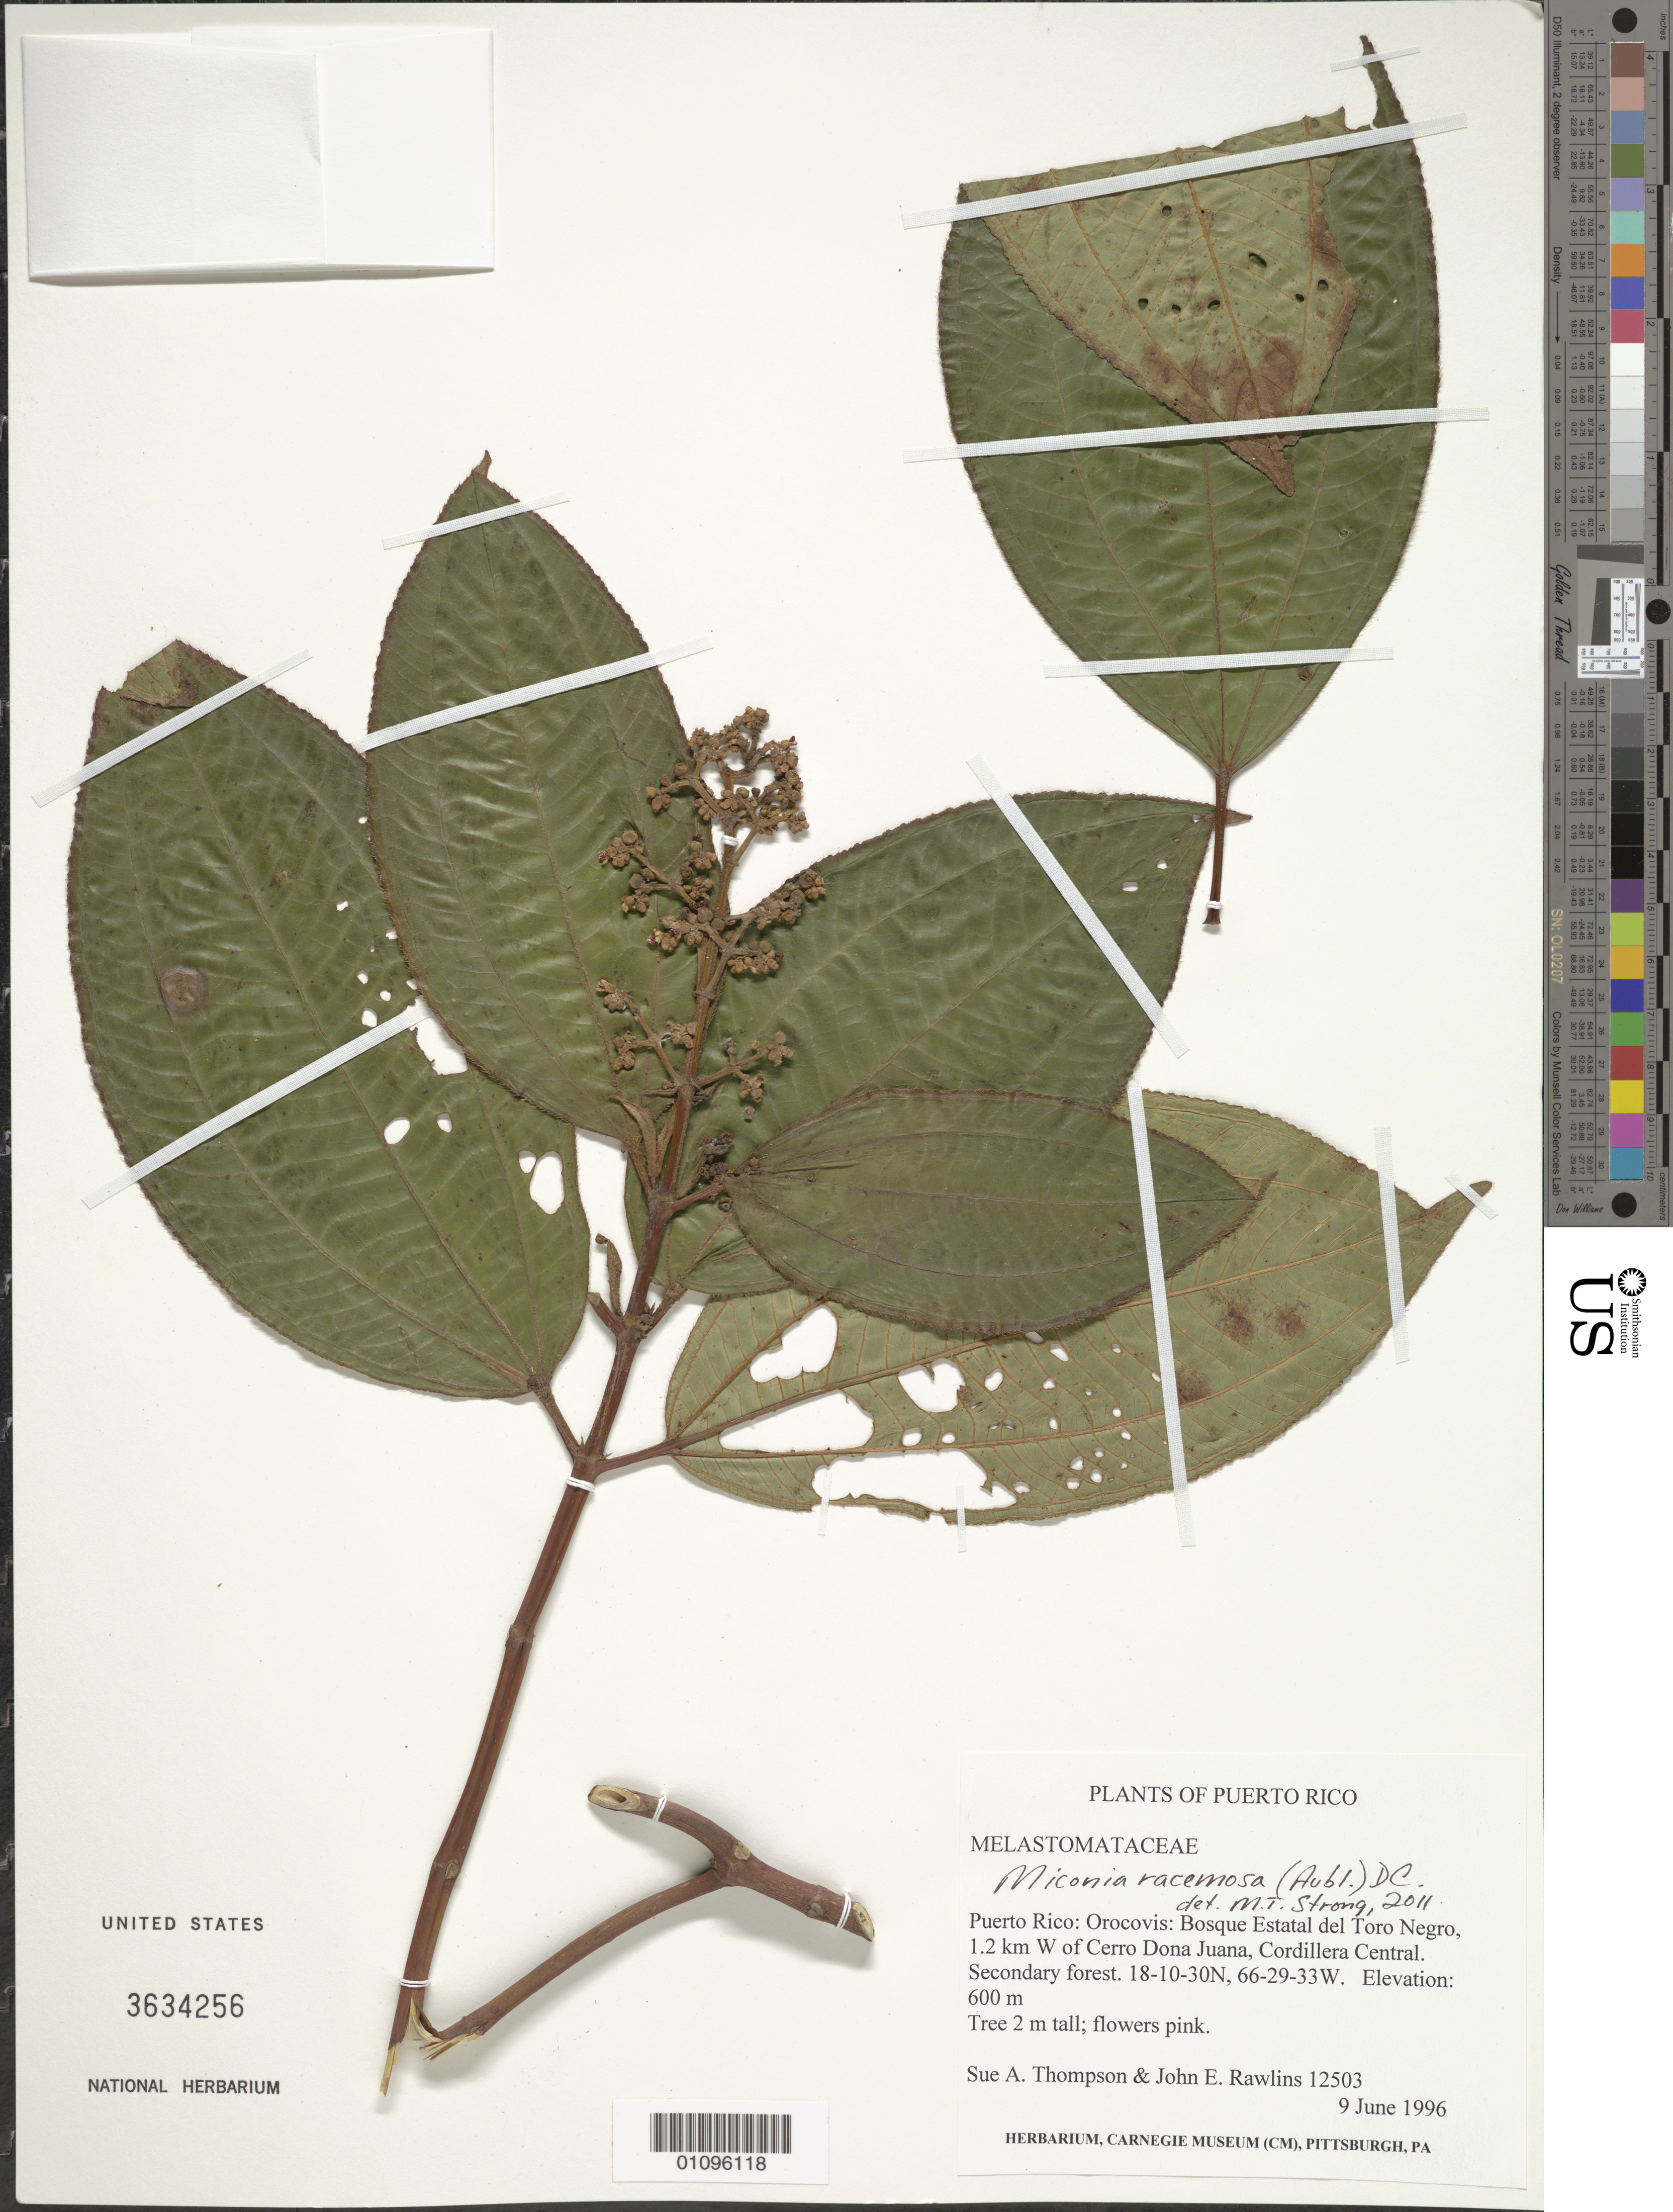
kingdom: Plantae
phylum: Tracheophyta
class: Magnoliopsida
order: Myrtales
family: Melastomataceae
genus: Miconia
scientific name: Miconia racemosa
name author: (Aubl.) DC.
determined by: Strong, M. T., (US), Smithsonian Institution - National Museum of Natural History (UNITED STATES)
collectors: S. A. Thompson & J. Rawlins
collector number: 12503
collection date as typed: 09 Jun 1996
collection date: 1996-06-09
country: Puerto Rico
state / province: Orocovis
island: Puerto Rico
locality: Bosque Estatal del Toro Negro, 1.2 km W of Cerro Dona Juana, Cordillera Central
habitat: Secondary forest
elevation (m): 600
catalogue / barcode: US 3634256